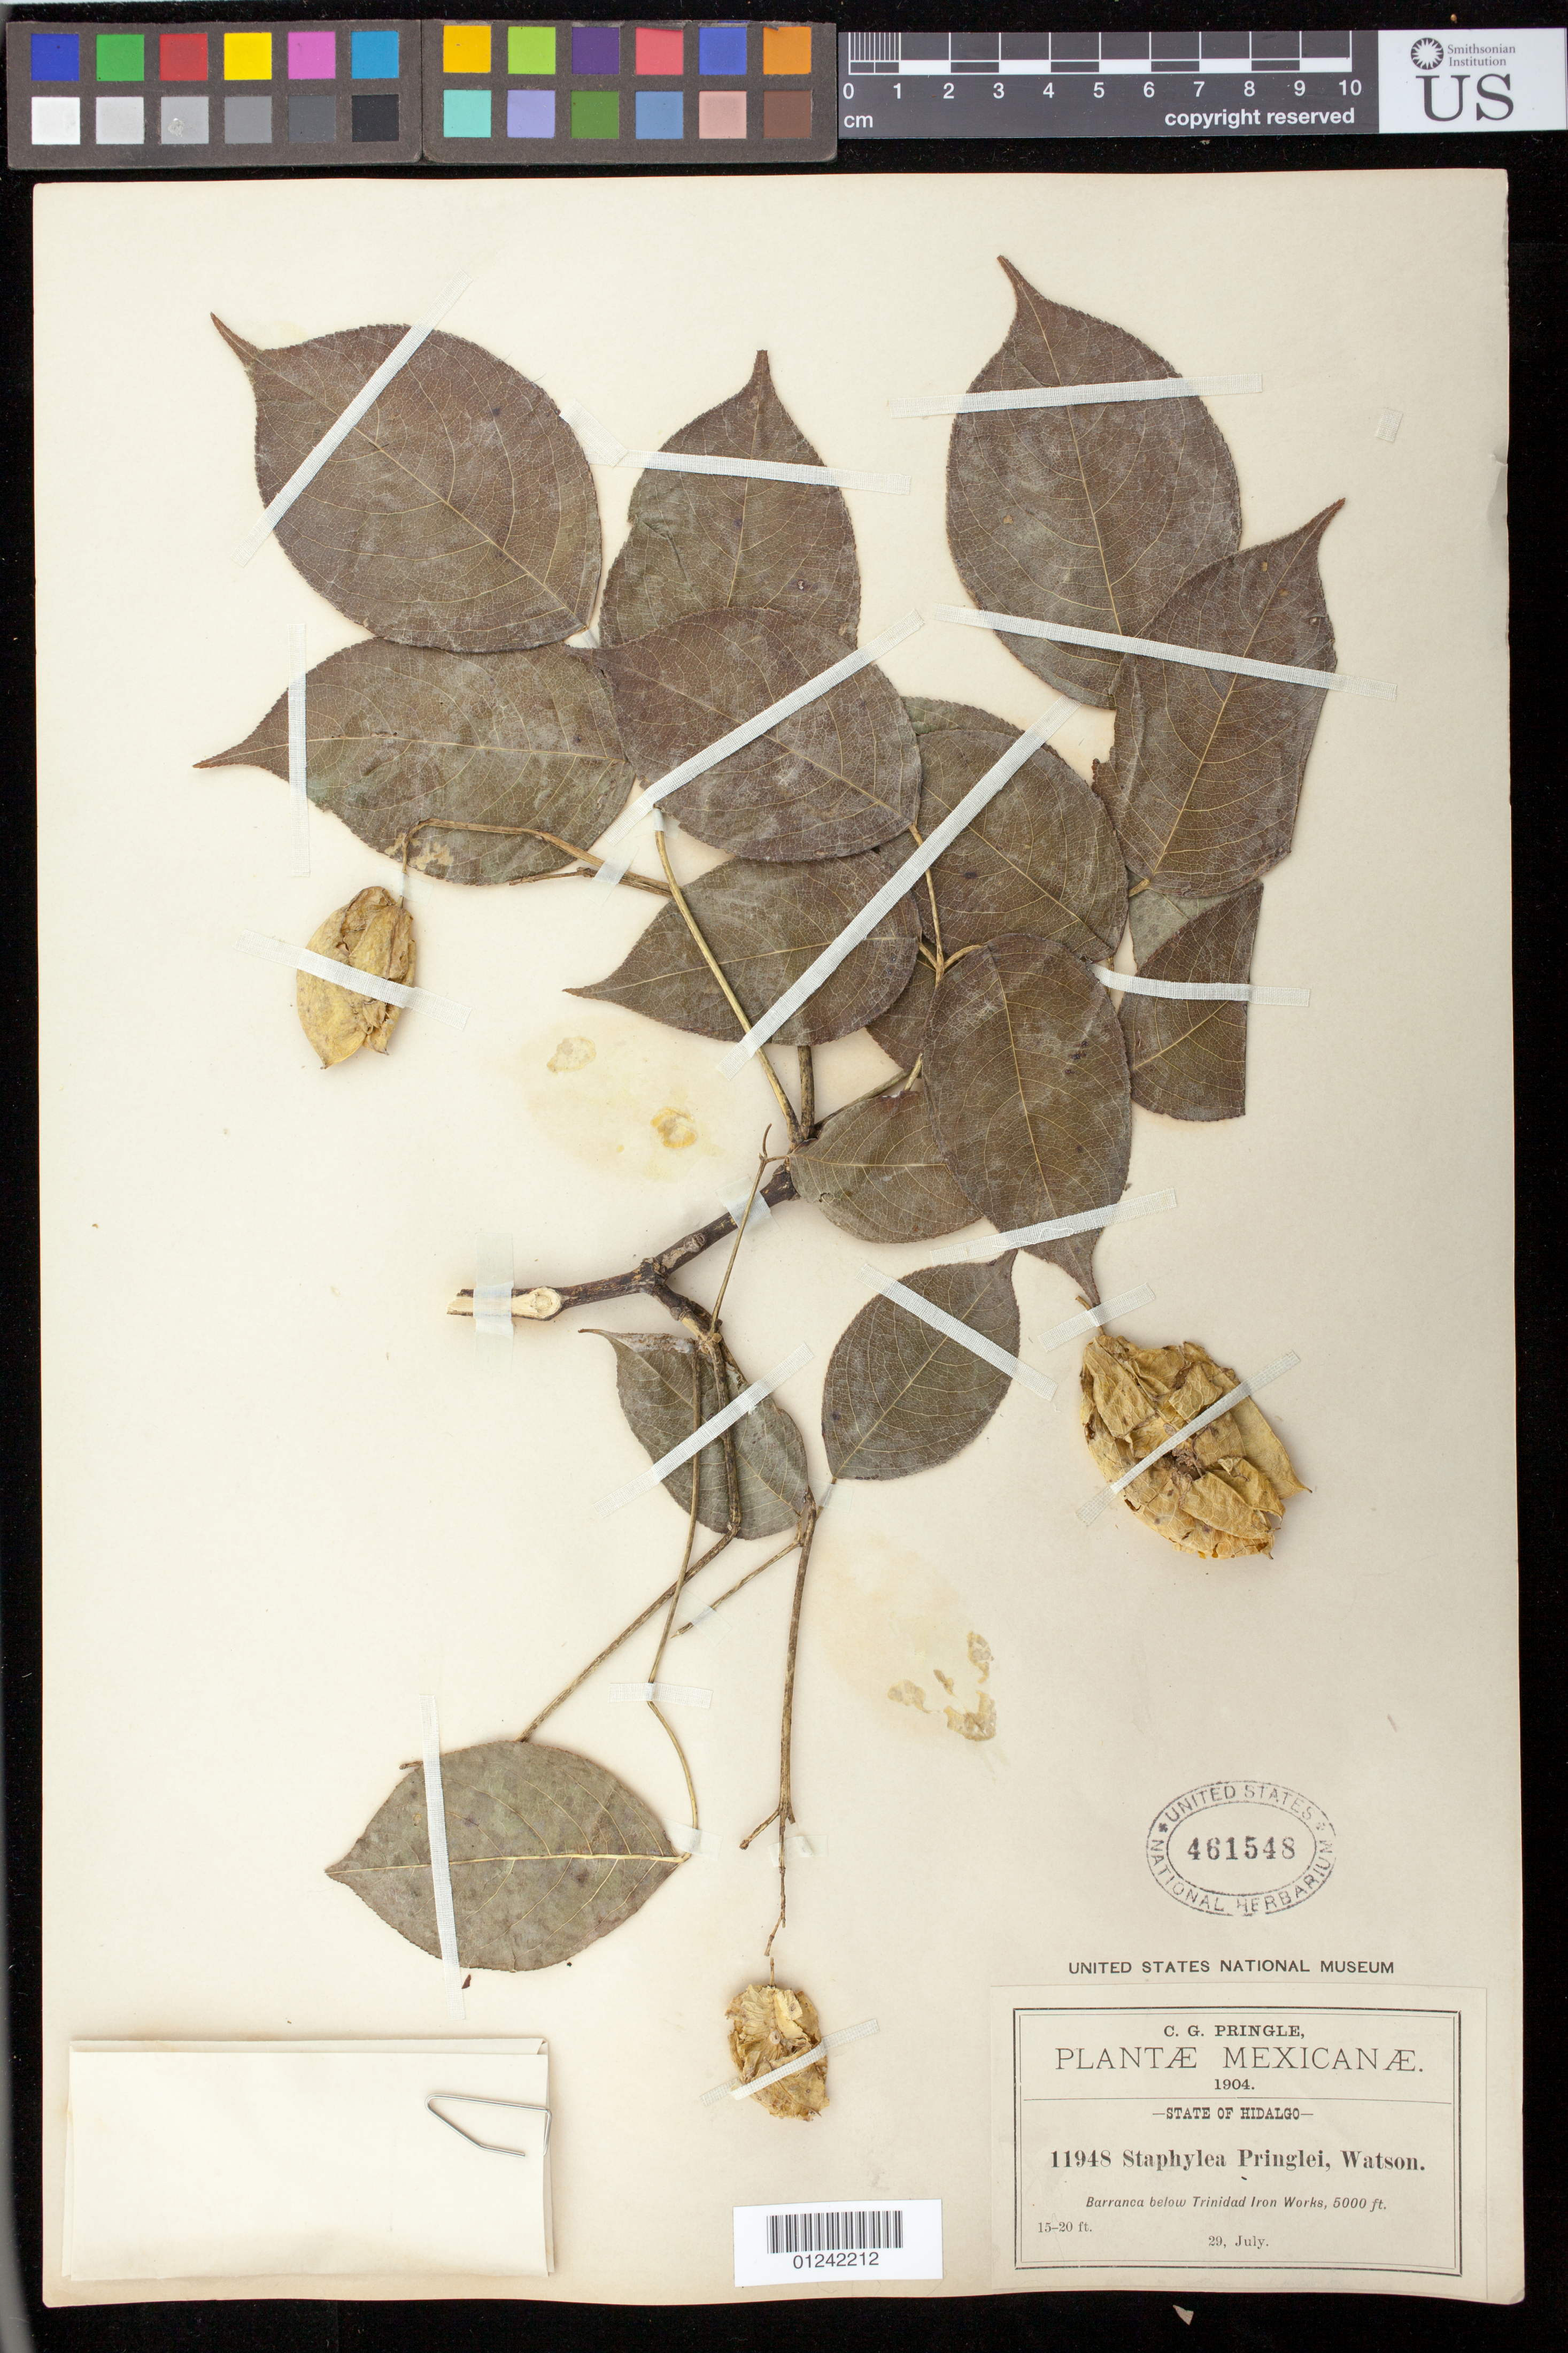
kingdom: Plantae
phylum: Tracheophyta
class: Magnoliopsida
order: Crossosomatales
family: Staphyleaceae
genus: Staphylea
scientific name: Staphylea pringlei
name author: S. Watson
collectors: C. G. Pringle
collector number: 11948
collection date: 1904-07-29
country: Mexico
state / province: Hidalgo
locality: Barranca below Trinidad Iron Works.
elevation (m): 1524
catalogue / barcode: US 461548